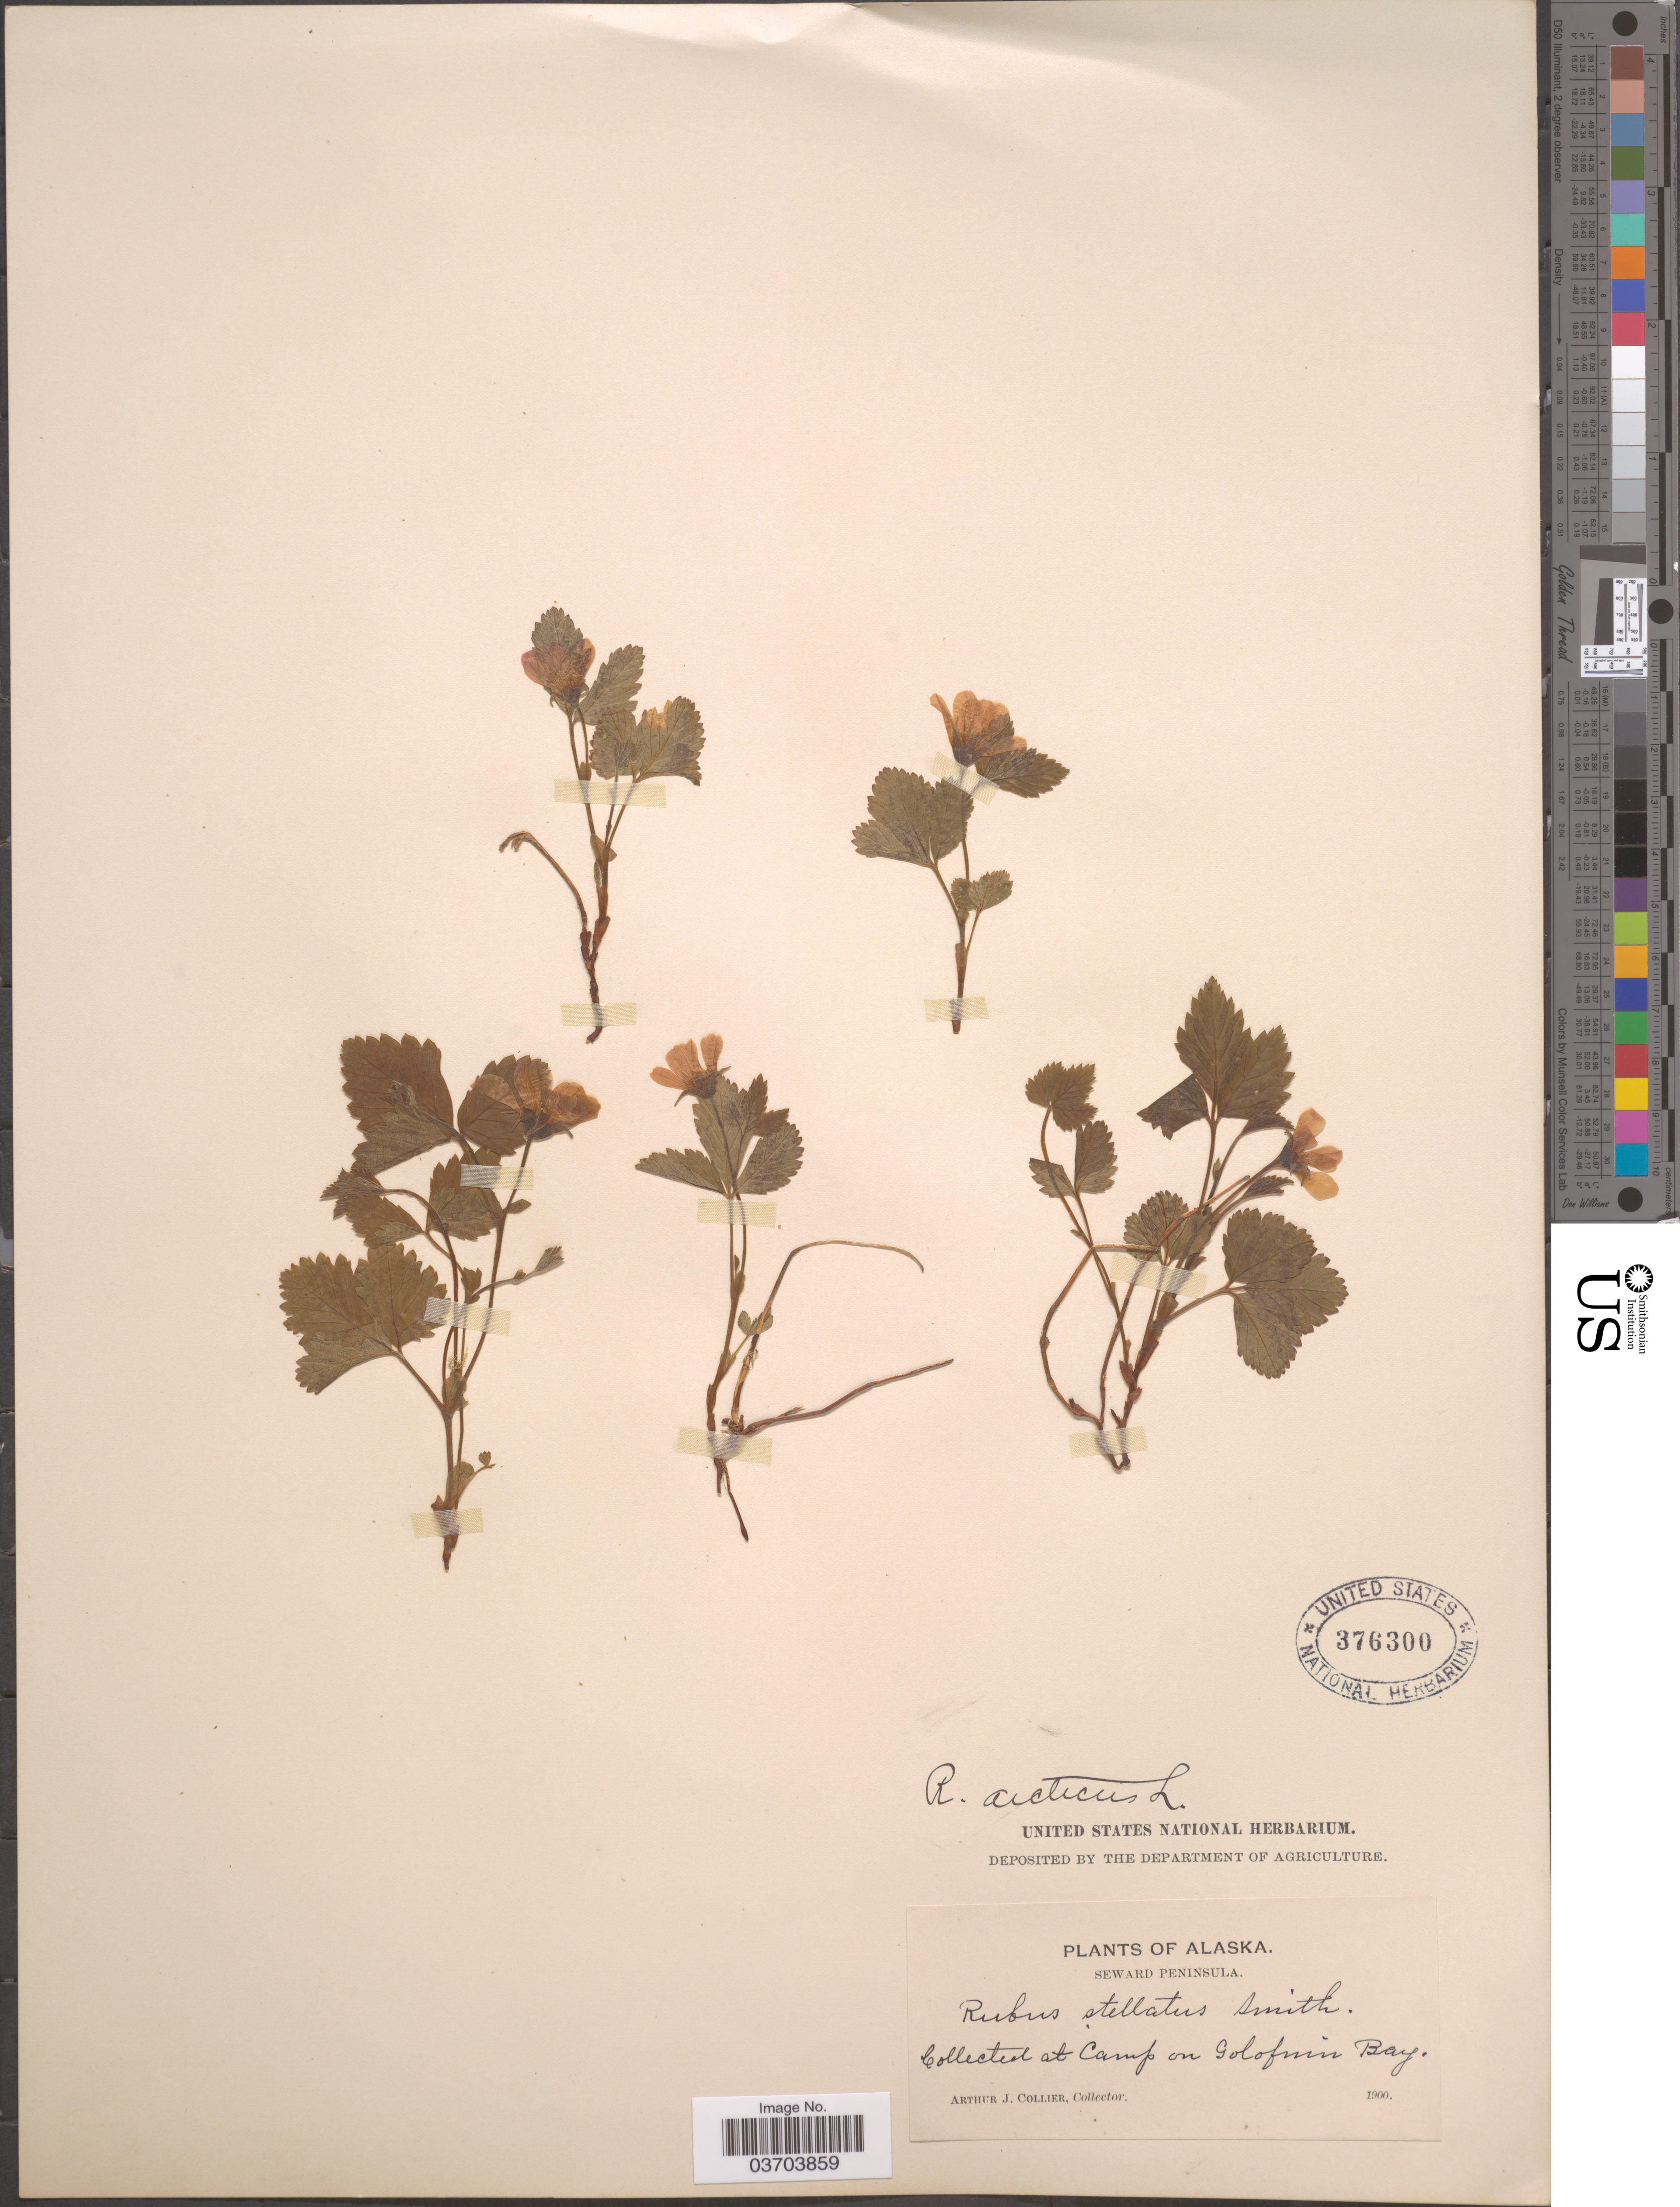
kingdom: Plantae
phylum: Tracheophyta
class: Magnoliopsida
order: Rosales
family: Rosaceae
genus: Rubus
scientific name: Rubus acaulis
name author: Michx.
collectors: A. Collier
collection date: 1900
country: United States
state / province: Alaska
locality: Seward Peninsula. At Camp on Golofnin Bay.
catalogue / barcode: US 376300